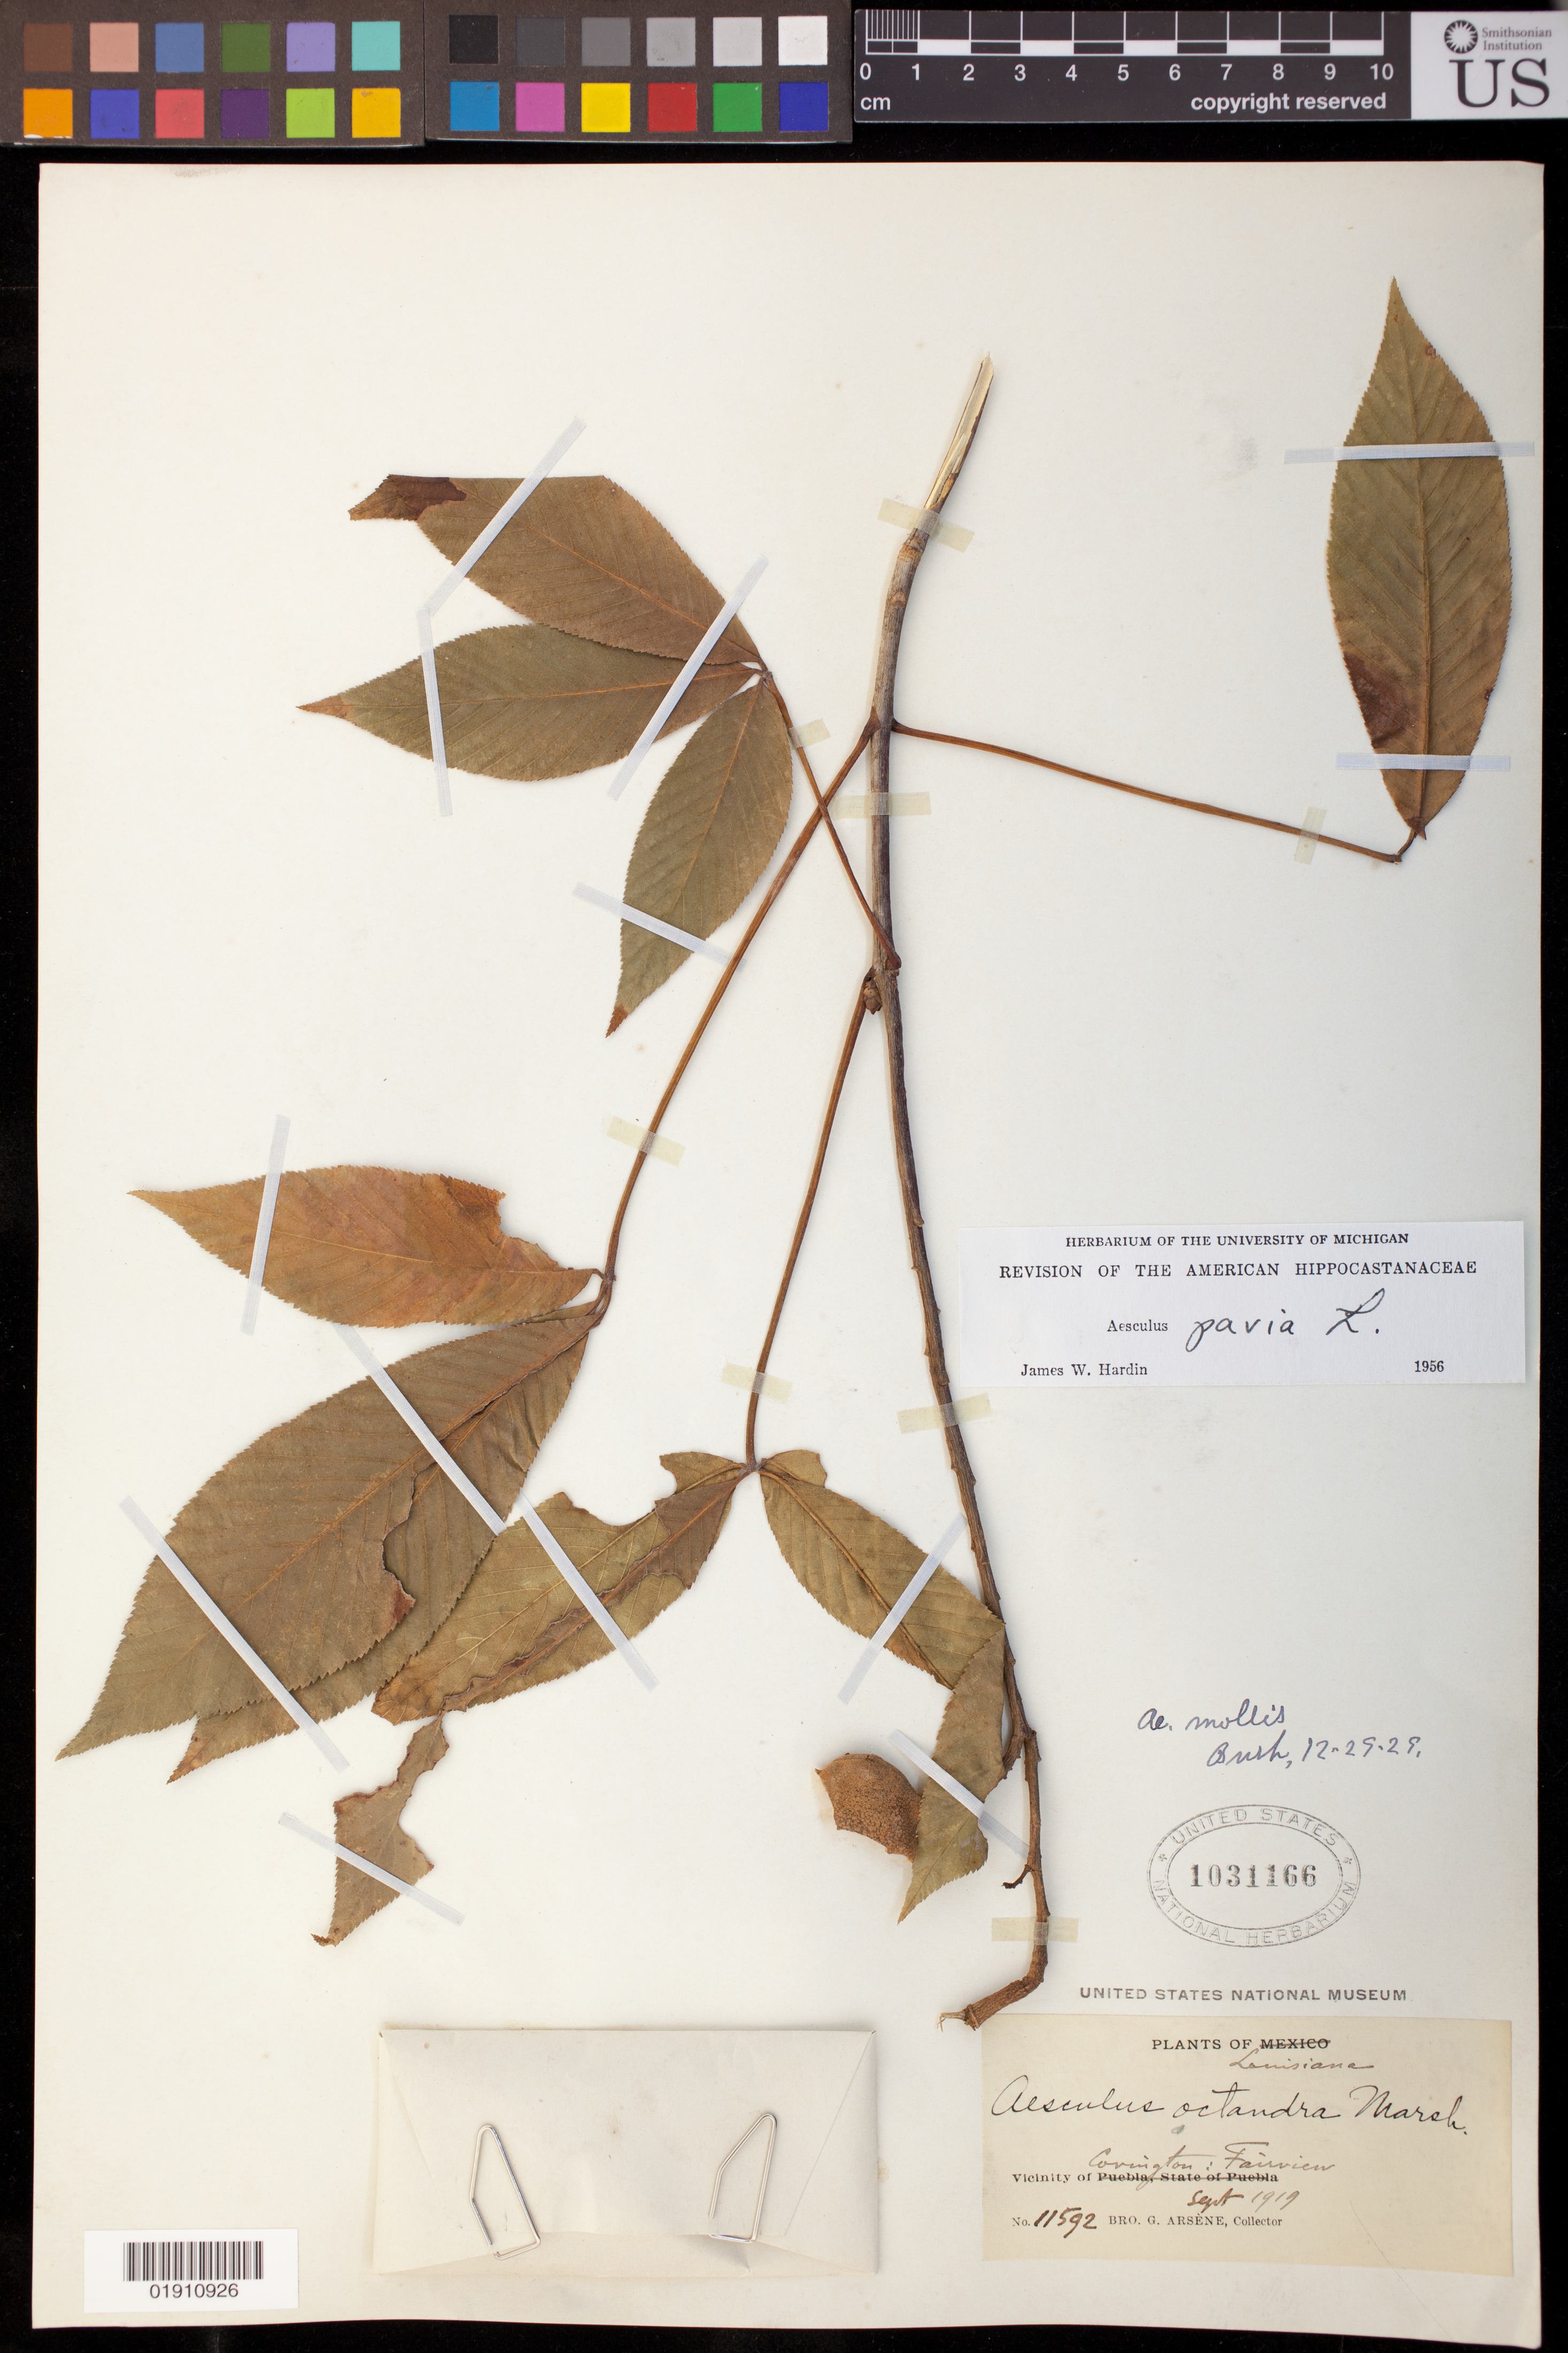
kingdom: Plantae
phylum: Tracheophyta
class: Magnoliopsida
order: Sapindales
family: Sapindaceae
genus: Aesculus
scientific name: Aesculus pavia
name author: L.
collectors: Bro. G. Arsène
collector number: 11592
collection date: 1919-09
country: United States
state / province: Louisiana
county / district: Saint Tammany Parish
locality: Vicinity of Covington: Fairview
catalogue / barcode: US 1031166